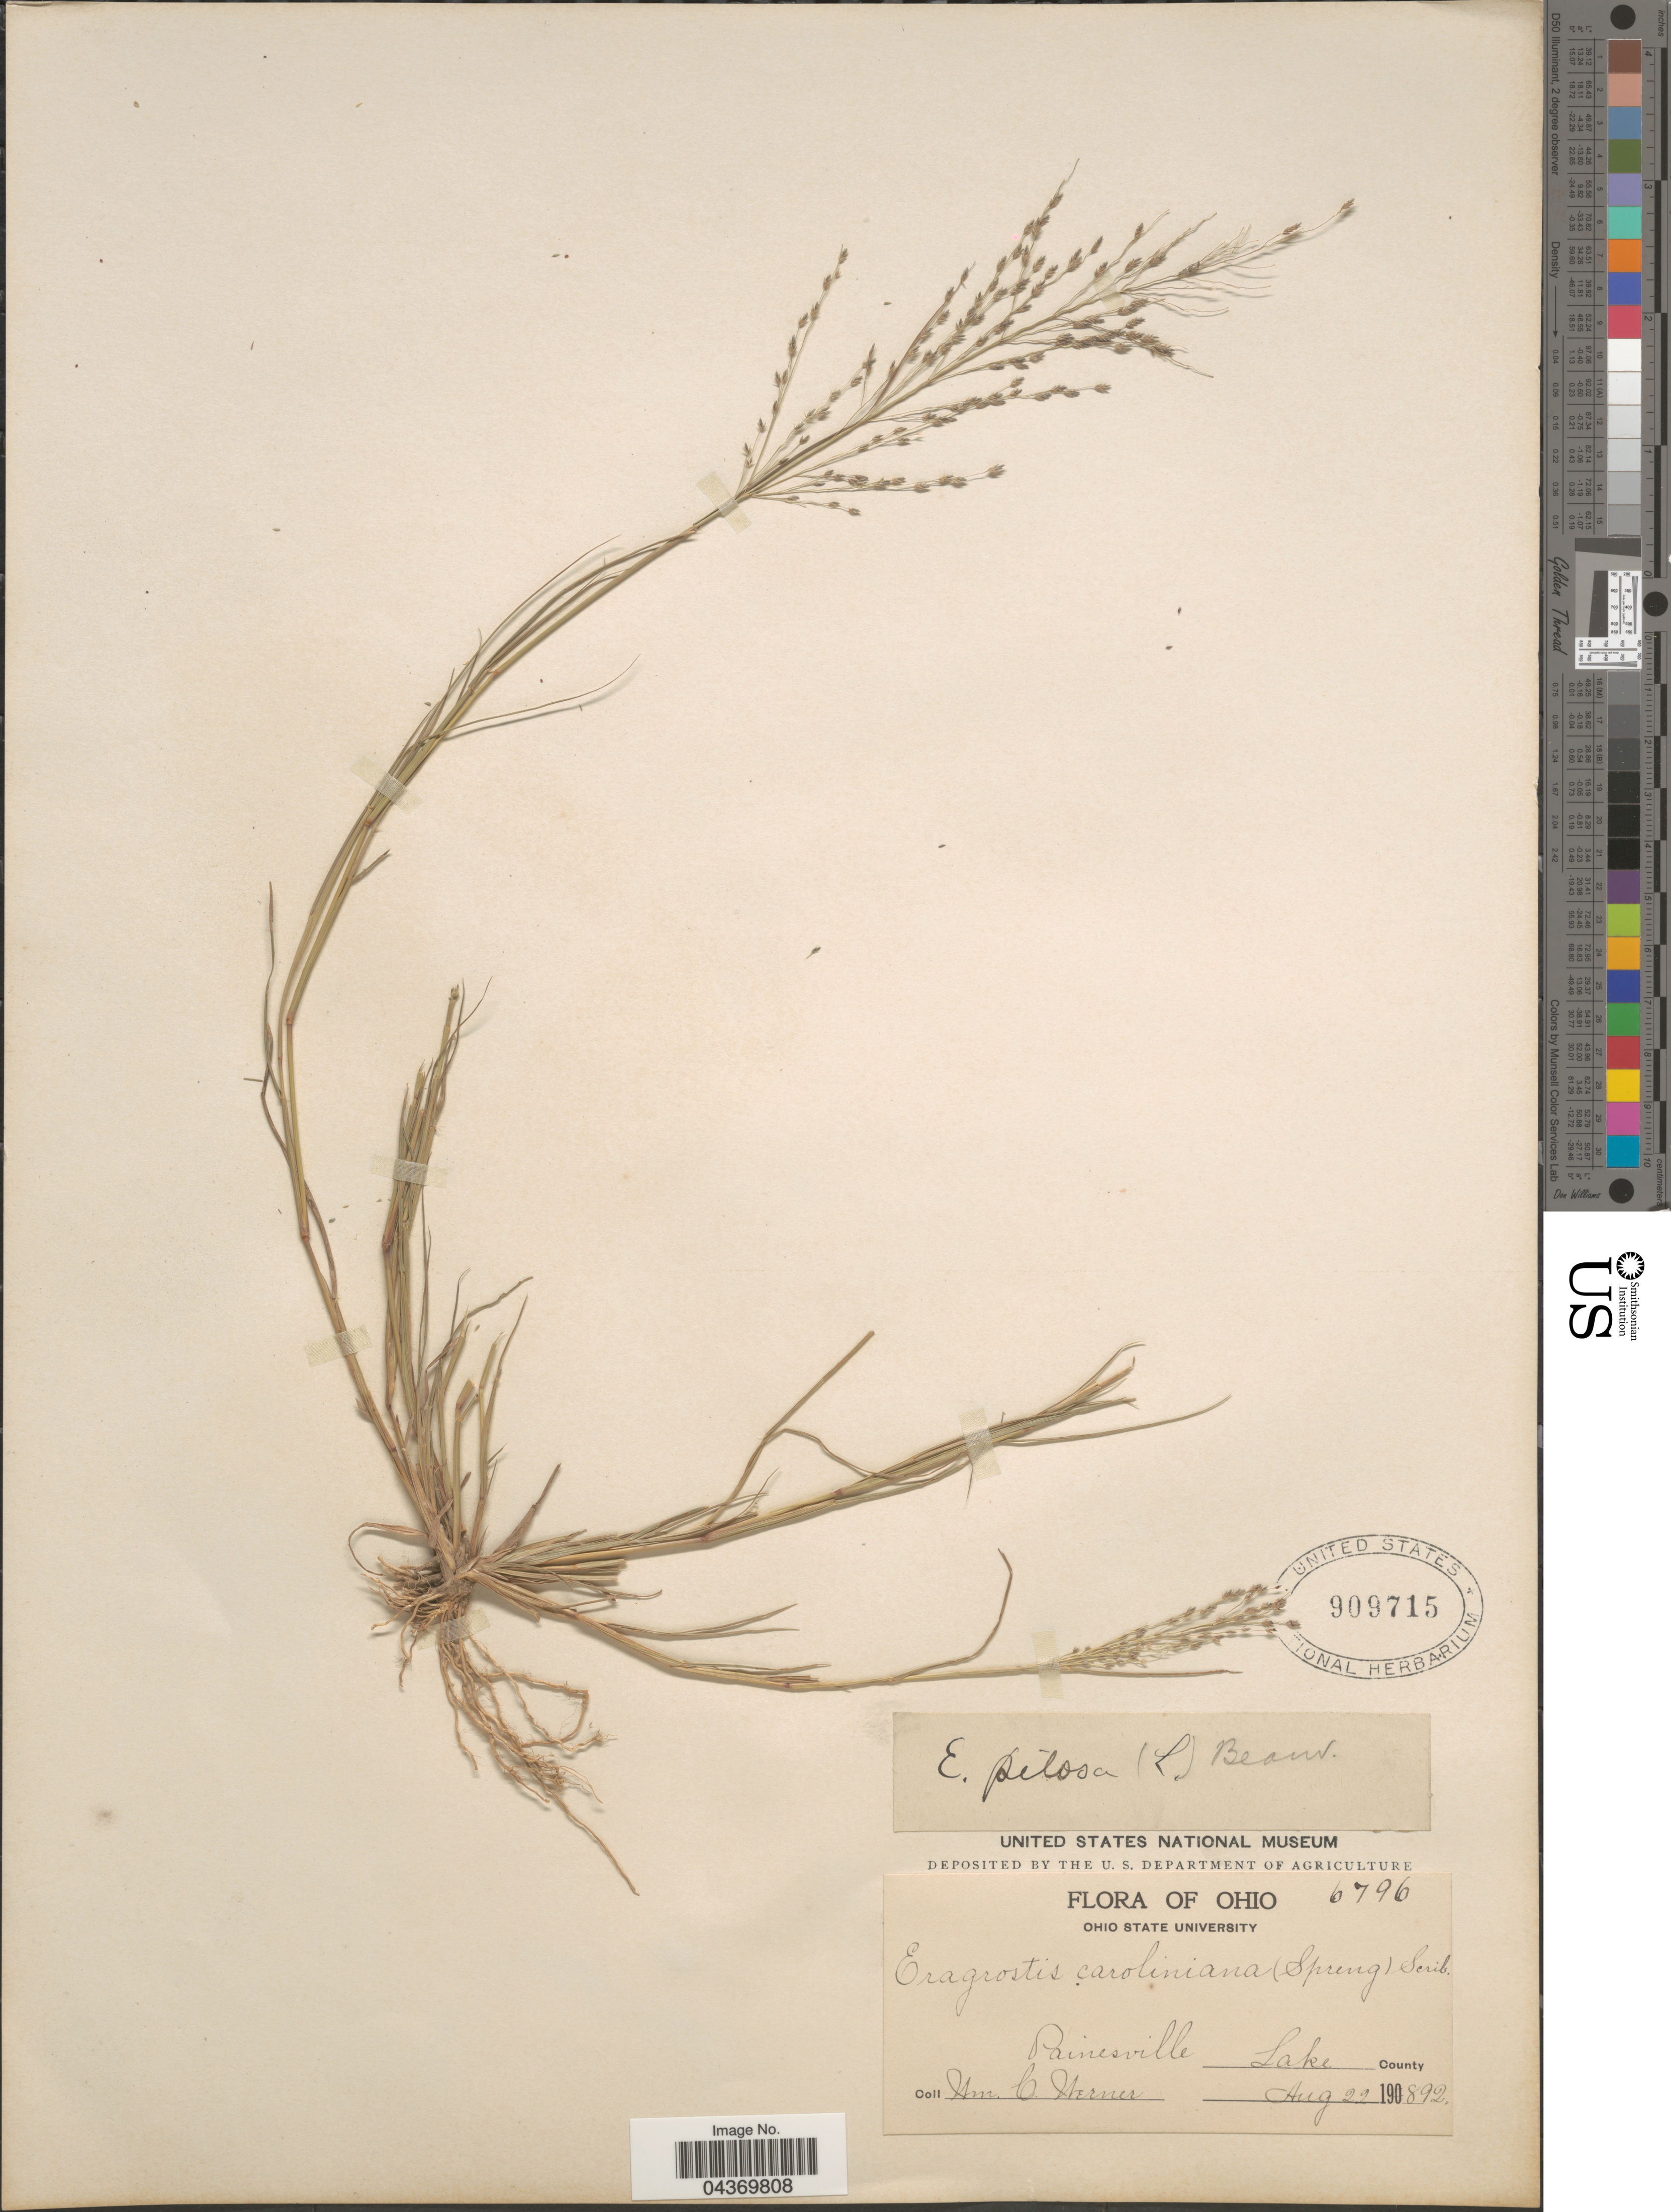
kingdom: Plantae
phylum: Tracheophyta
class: Liliopsida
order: Poales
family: Poaceae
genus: Eragrostis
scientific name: Eragrostis pectinacea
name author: (Michx.) Nees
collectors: W. Werner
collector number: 6796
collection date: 1892-08-22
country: United States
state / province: Ohio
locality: Painesville. Lake County.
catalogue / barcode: US 909715